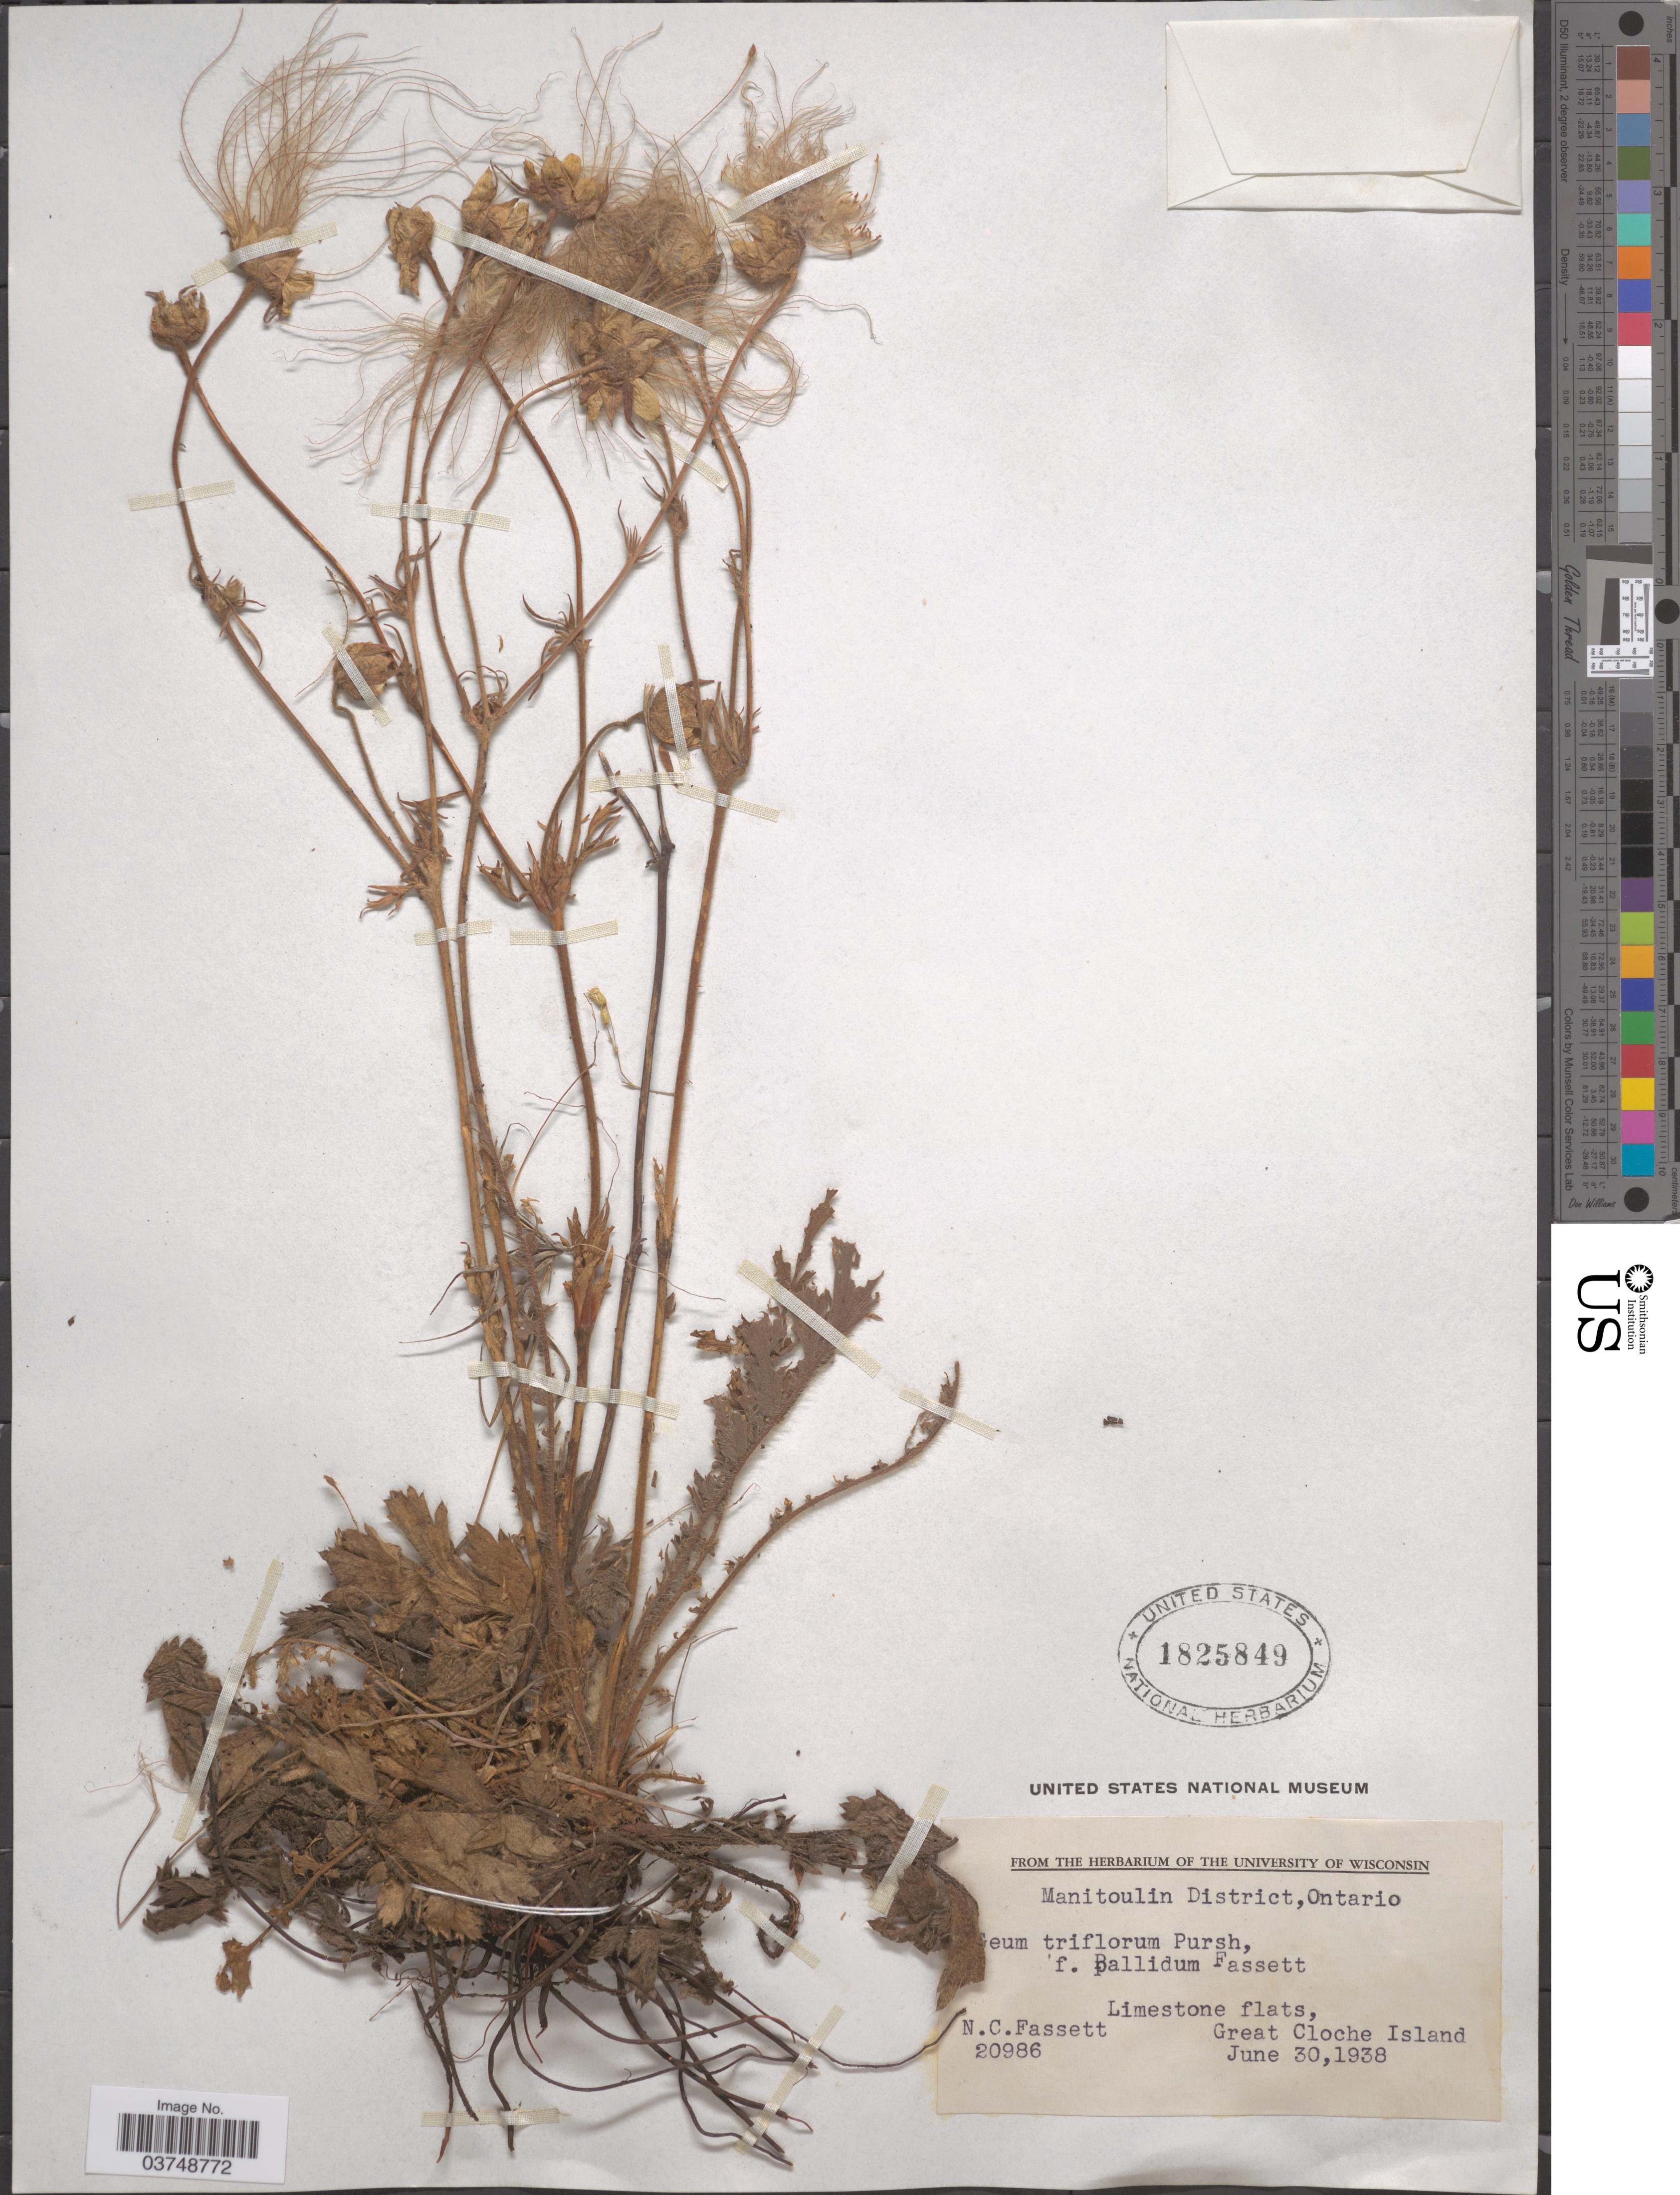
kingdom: Plantae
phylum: Tracheophyta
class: Magnoliopsida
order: Rosales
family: Rosaceae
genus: Geum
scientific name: Geum triflorum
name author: Pursh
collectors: N. C. Fassett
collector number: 20986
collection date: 1938-06-30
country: Canada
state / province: Ontario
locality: Manitoulin District. Great Cloche Island.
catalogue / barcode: US 1825849